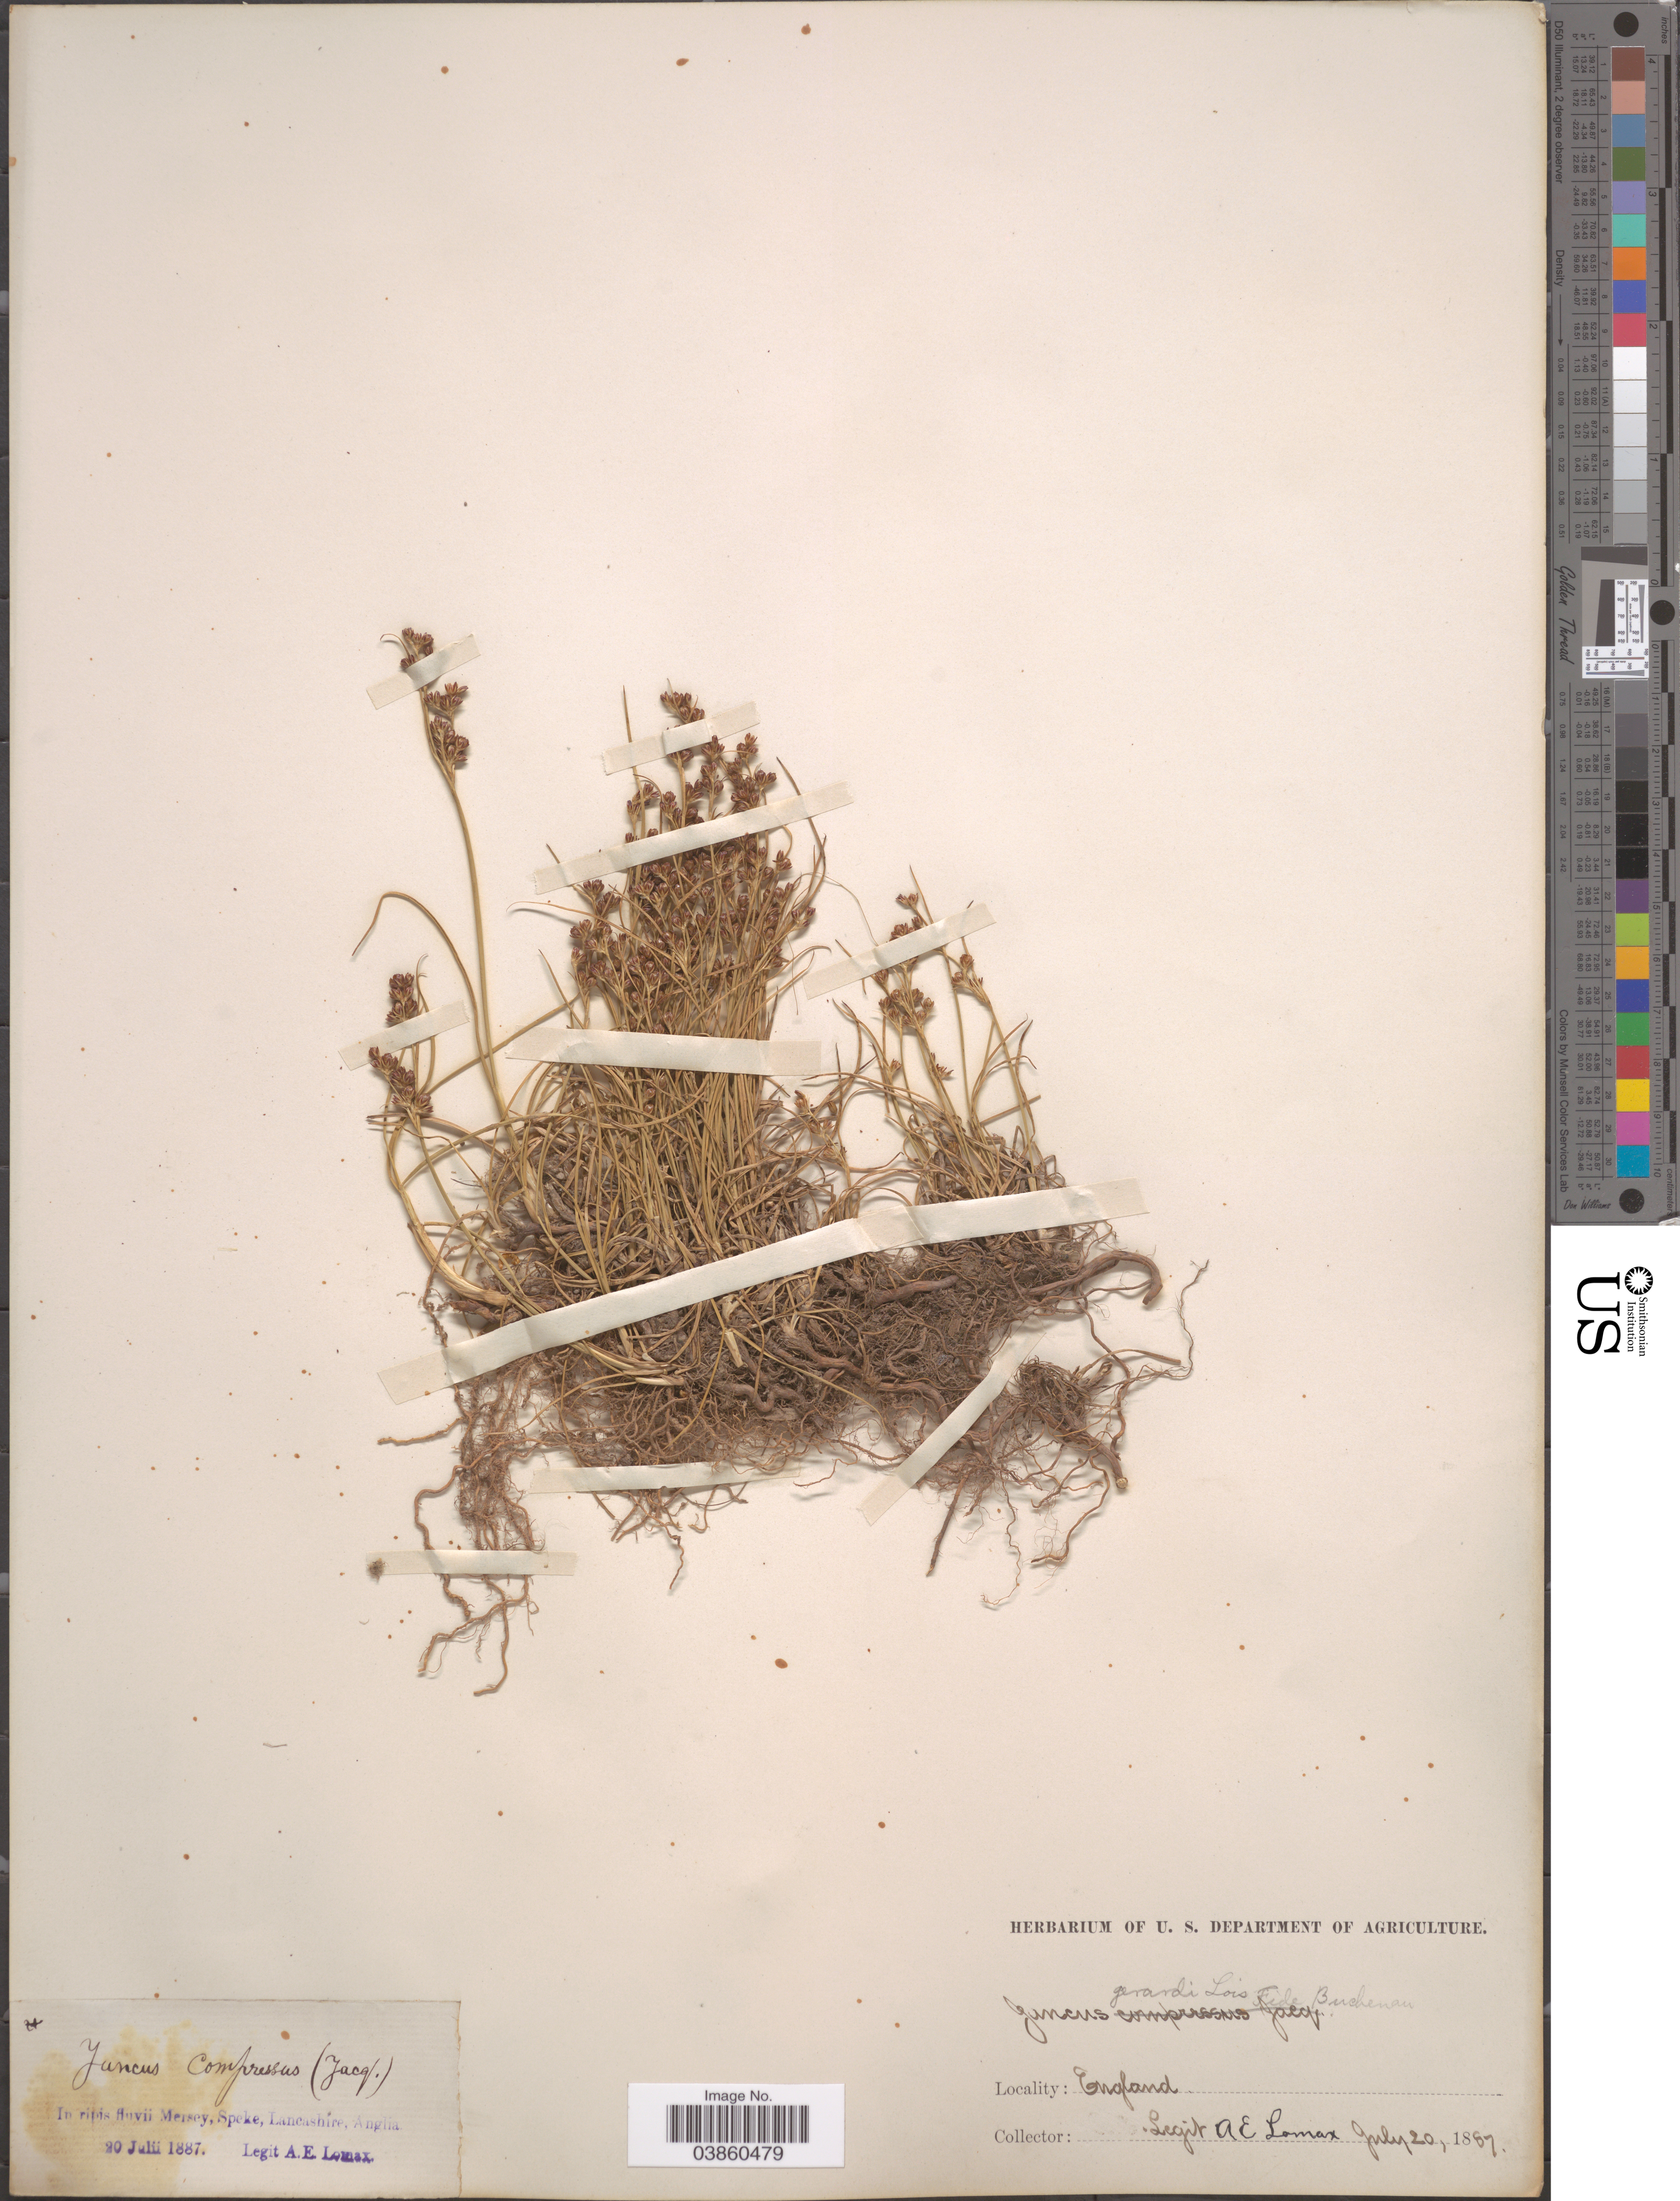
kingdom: Plantae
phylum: Tracheophyta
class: Liliopsida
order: Poales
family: Juncaceae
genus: Juncus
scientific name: Juncus gerardi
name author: Loisel.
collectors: A. Lomax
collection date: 1887-07-20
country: United Kingdom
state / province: England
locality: In ripis fluvii Mersey, Speke, Lancashire, Anglia.